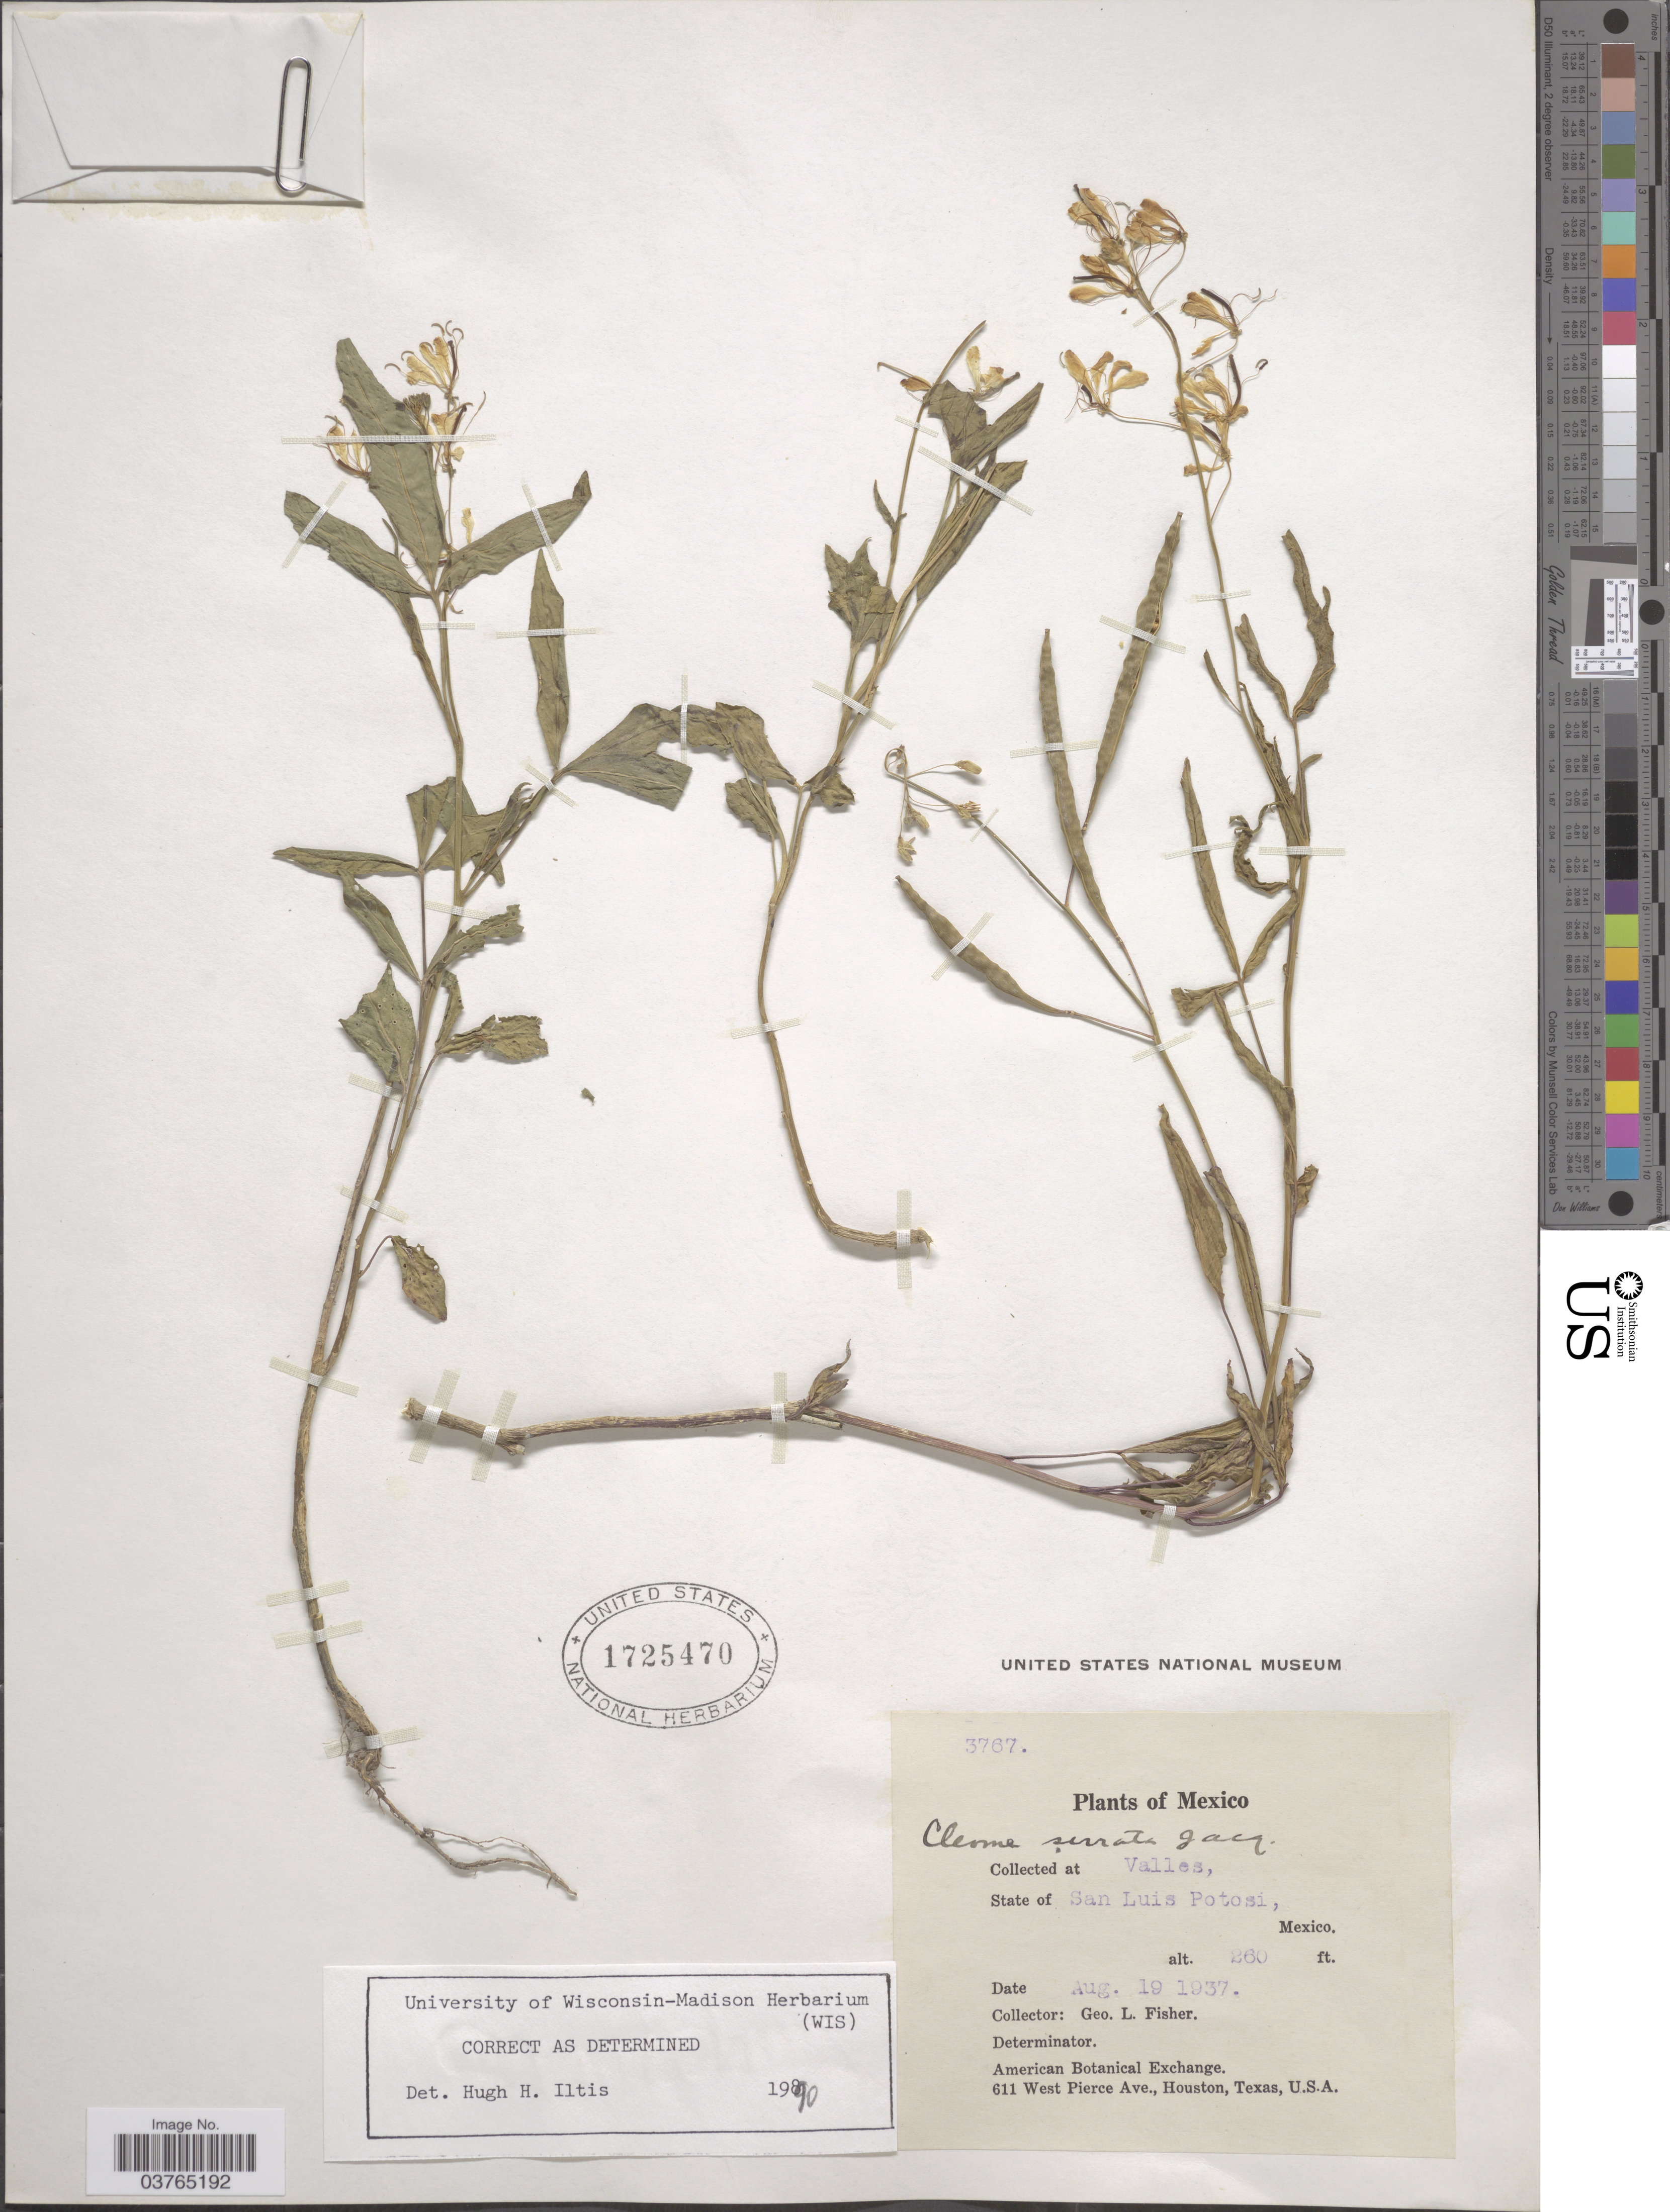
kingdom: Plantae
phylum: Tracheophyta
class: Magnoliopsida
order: Brassicales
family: Cleomaceae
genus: Cleoserrata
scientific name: Cleoserrata serrata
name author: (Jacq.) Iltis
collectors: G. L. Fisher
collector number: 3767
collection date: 1937-08-19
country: Mexico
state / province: San Luis Potosí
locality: Valles.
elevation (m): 79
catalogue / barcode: US 1725470